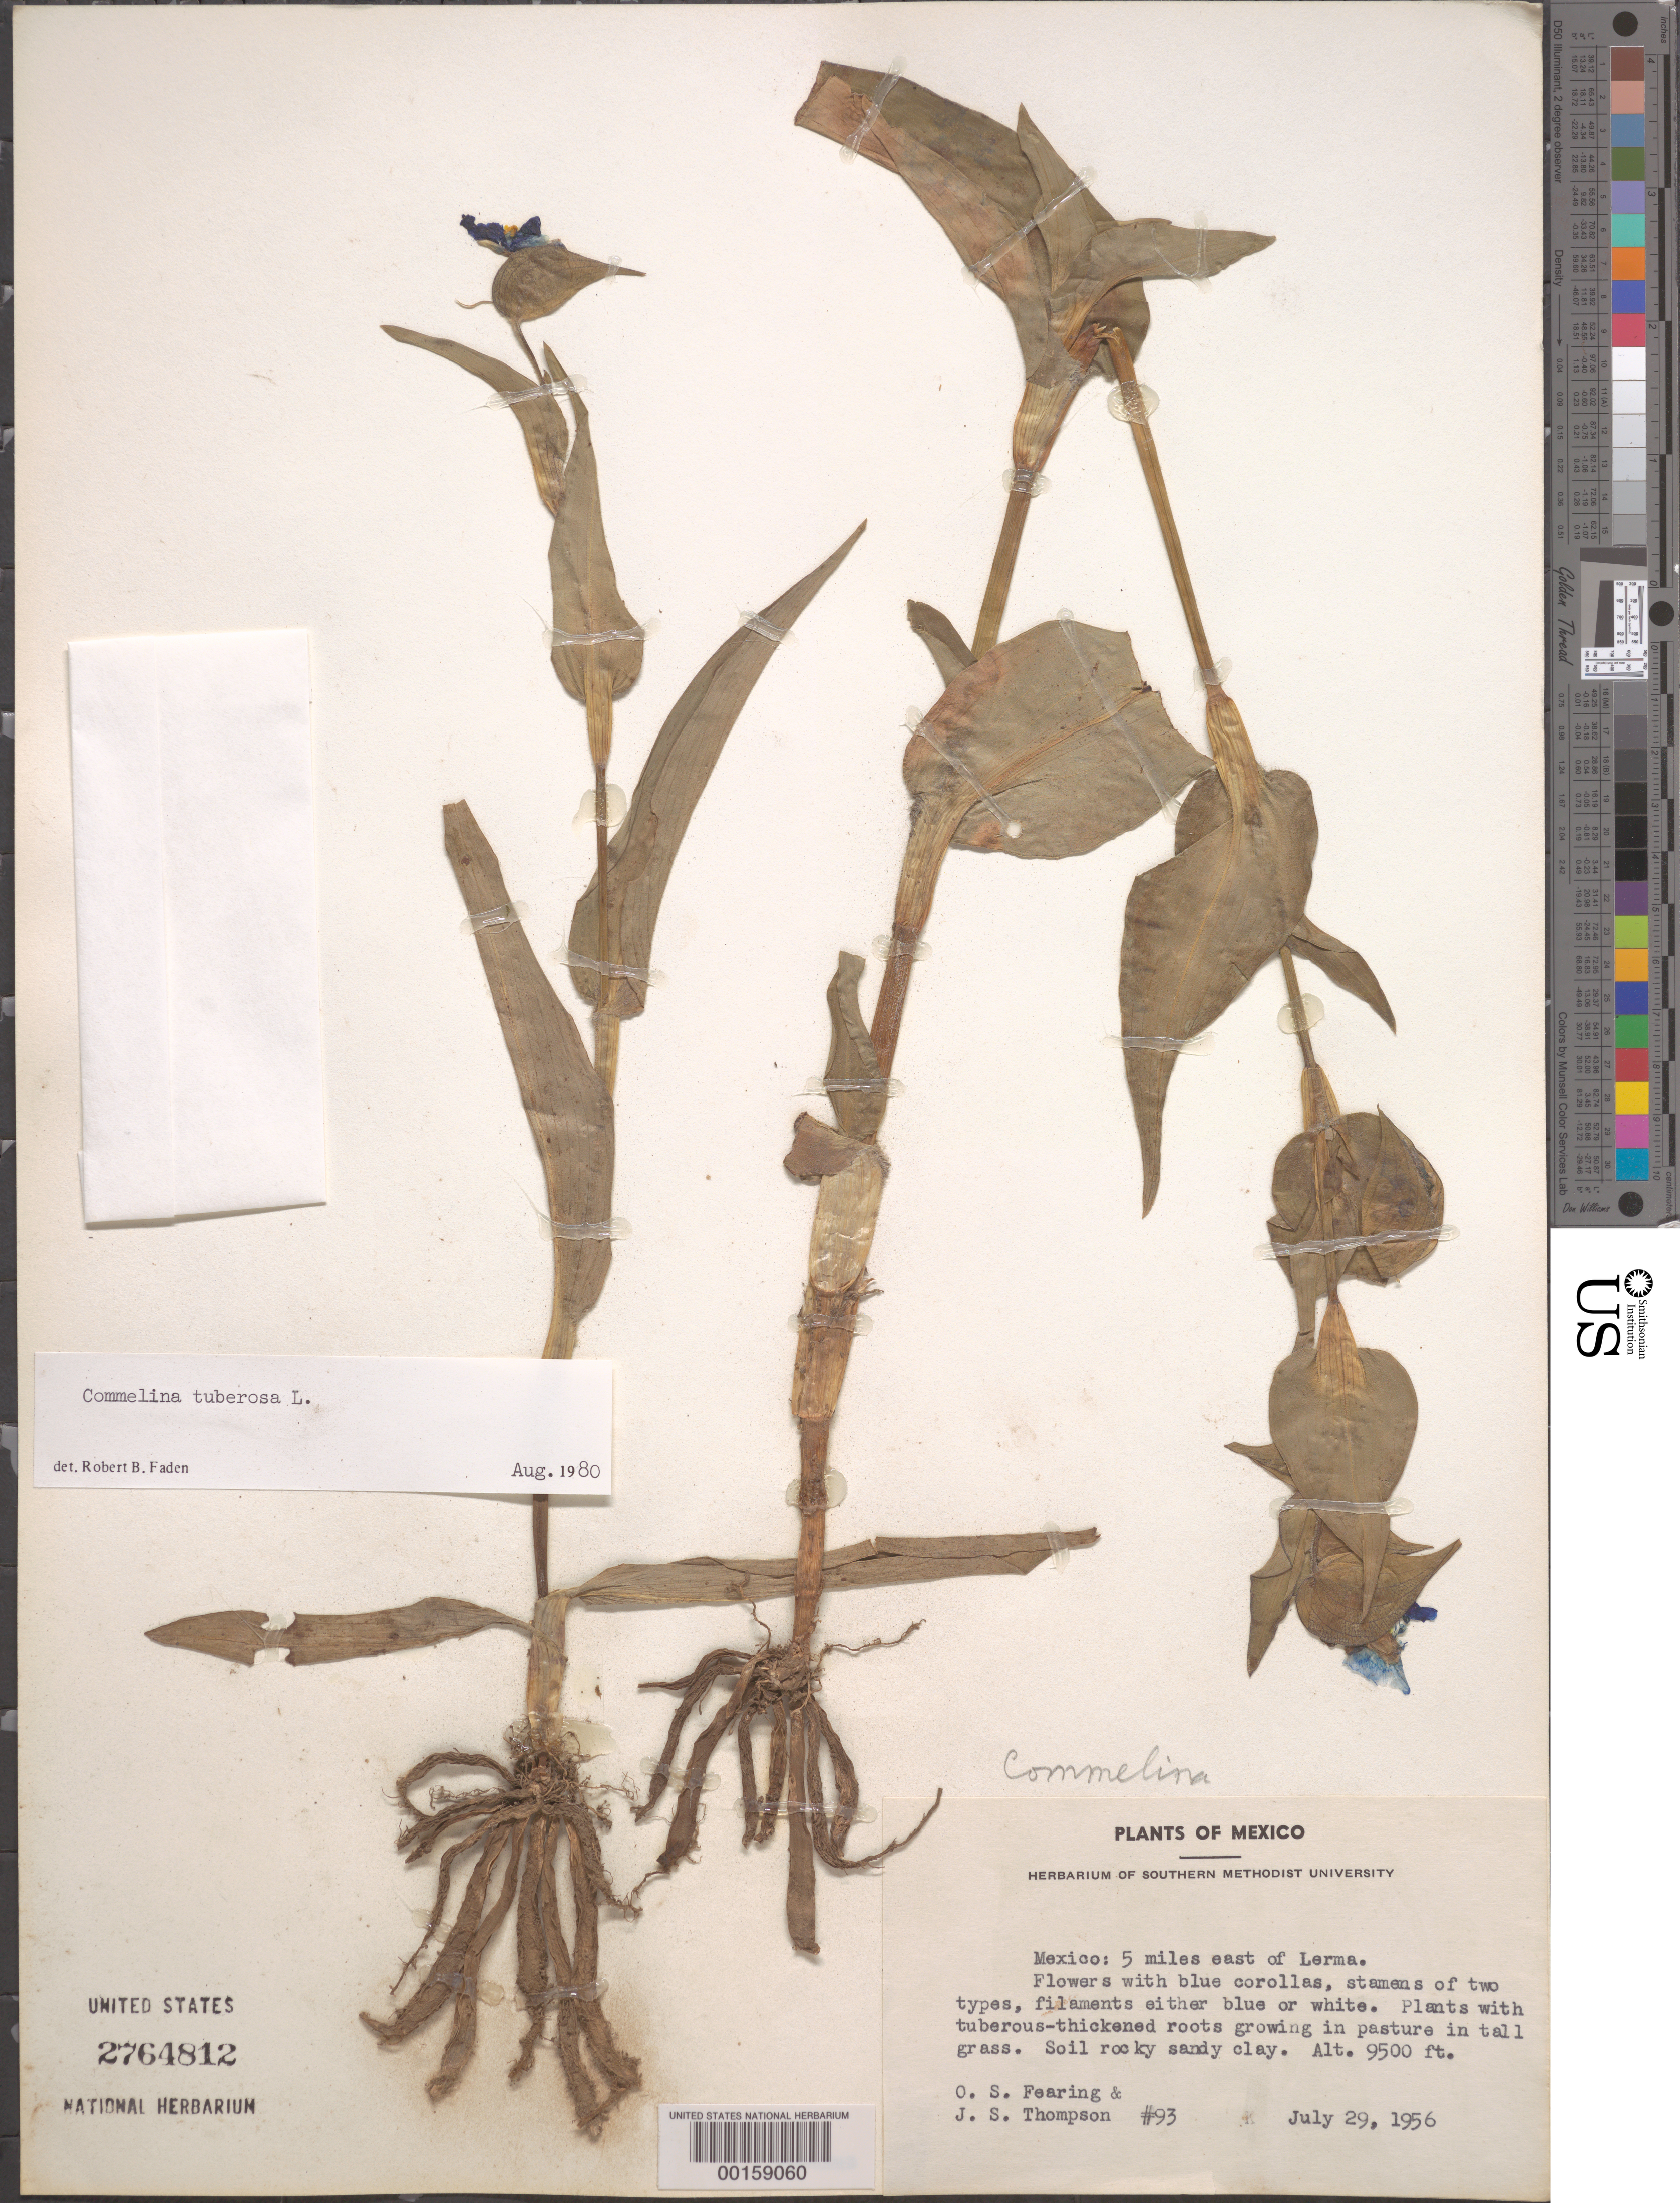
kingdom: Plantae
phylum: Tracheophyta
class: Liliopsida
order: Commelinales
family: Commelinaceae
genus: Commelina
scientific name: Commelina tuberosa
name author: L.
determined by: Faden, Robert B., (US), Smithsonian Institution - National Museum of Natural History (UNITED STATES)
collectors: O. S. Fearing & J. S. Thompson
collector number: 93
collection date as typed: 29 Jul 1956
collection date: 1956-07-29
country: Mexico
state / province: México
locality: SE of Lerma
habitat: Sandy-clay soil; pastures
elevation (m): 2898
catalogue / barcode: US 2764812